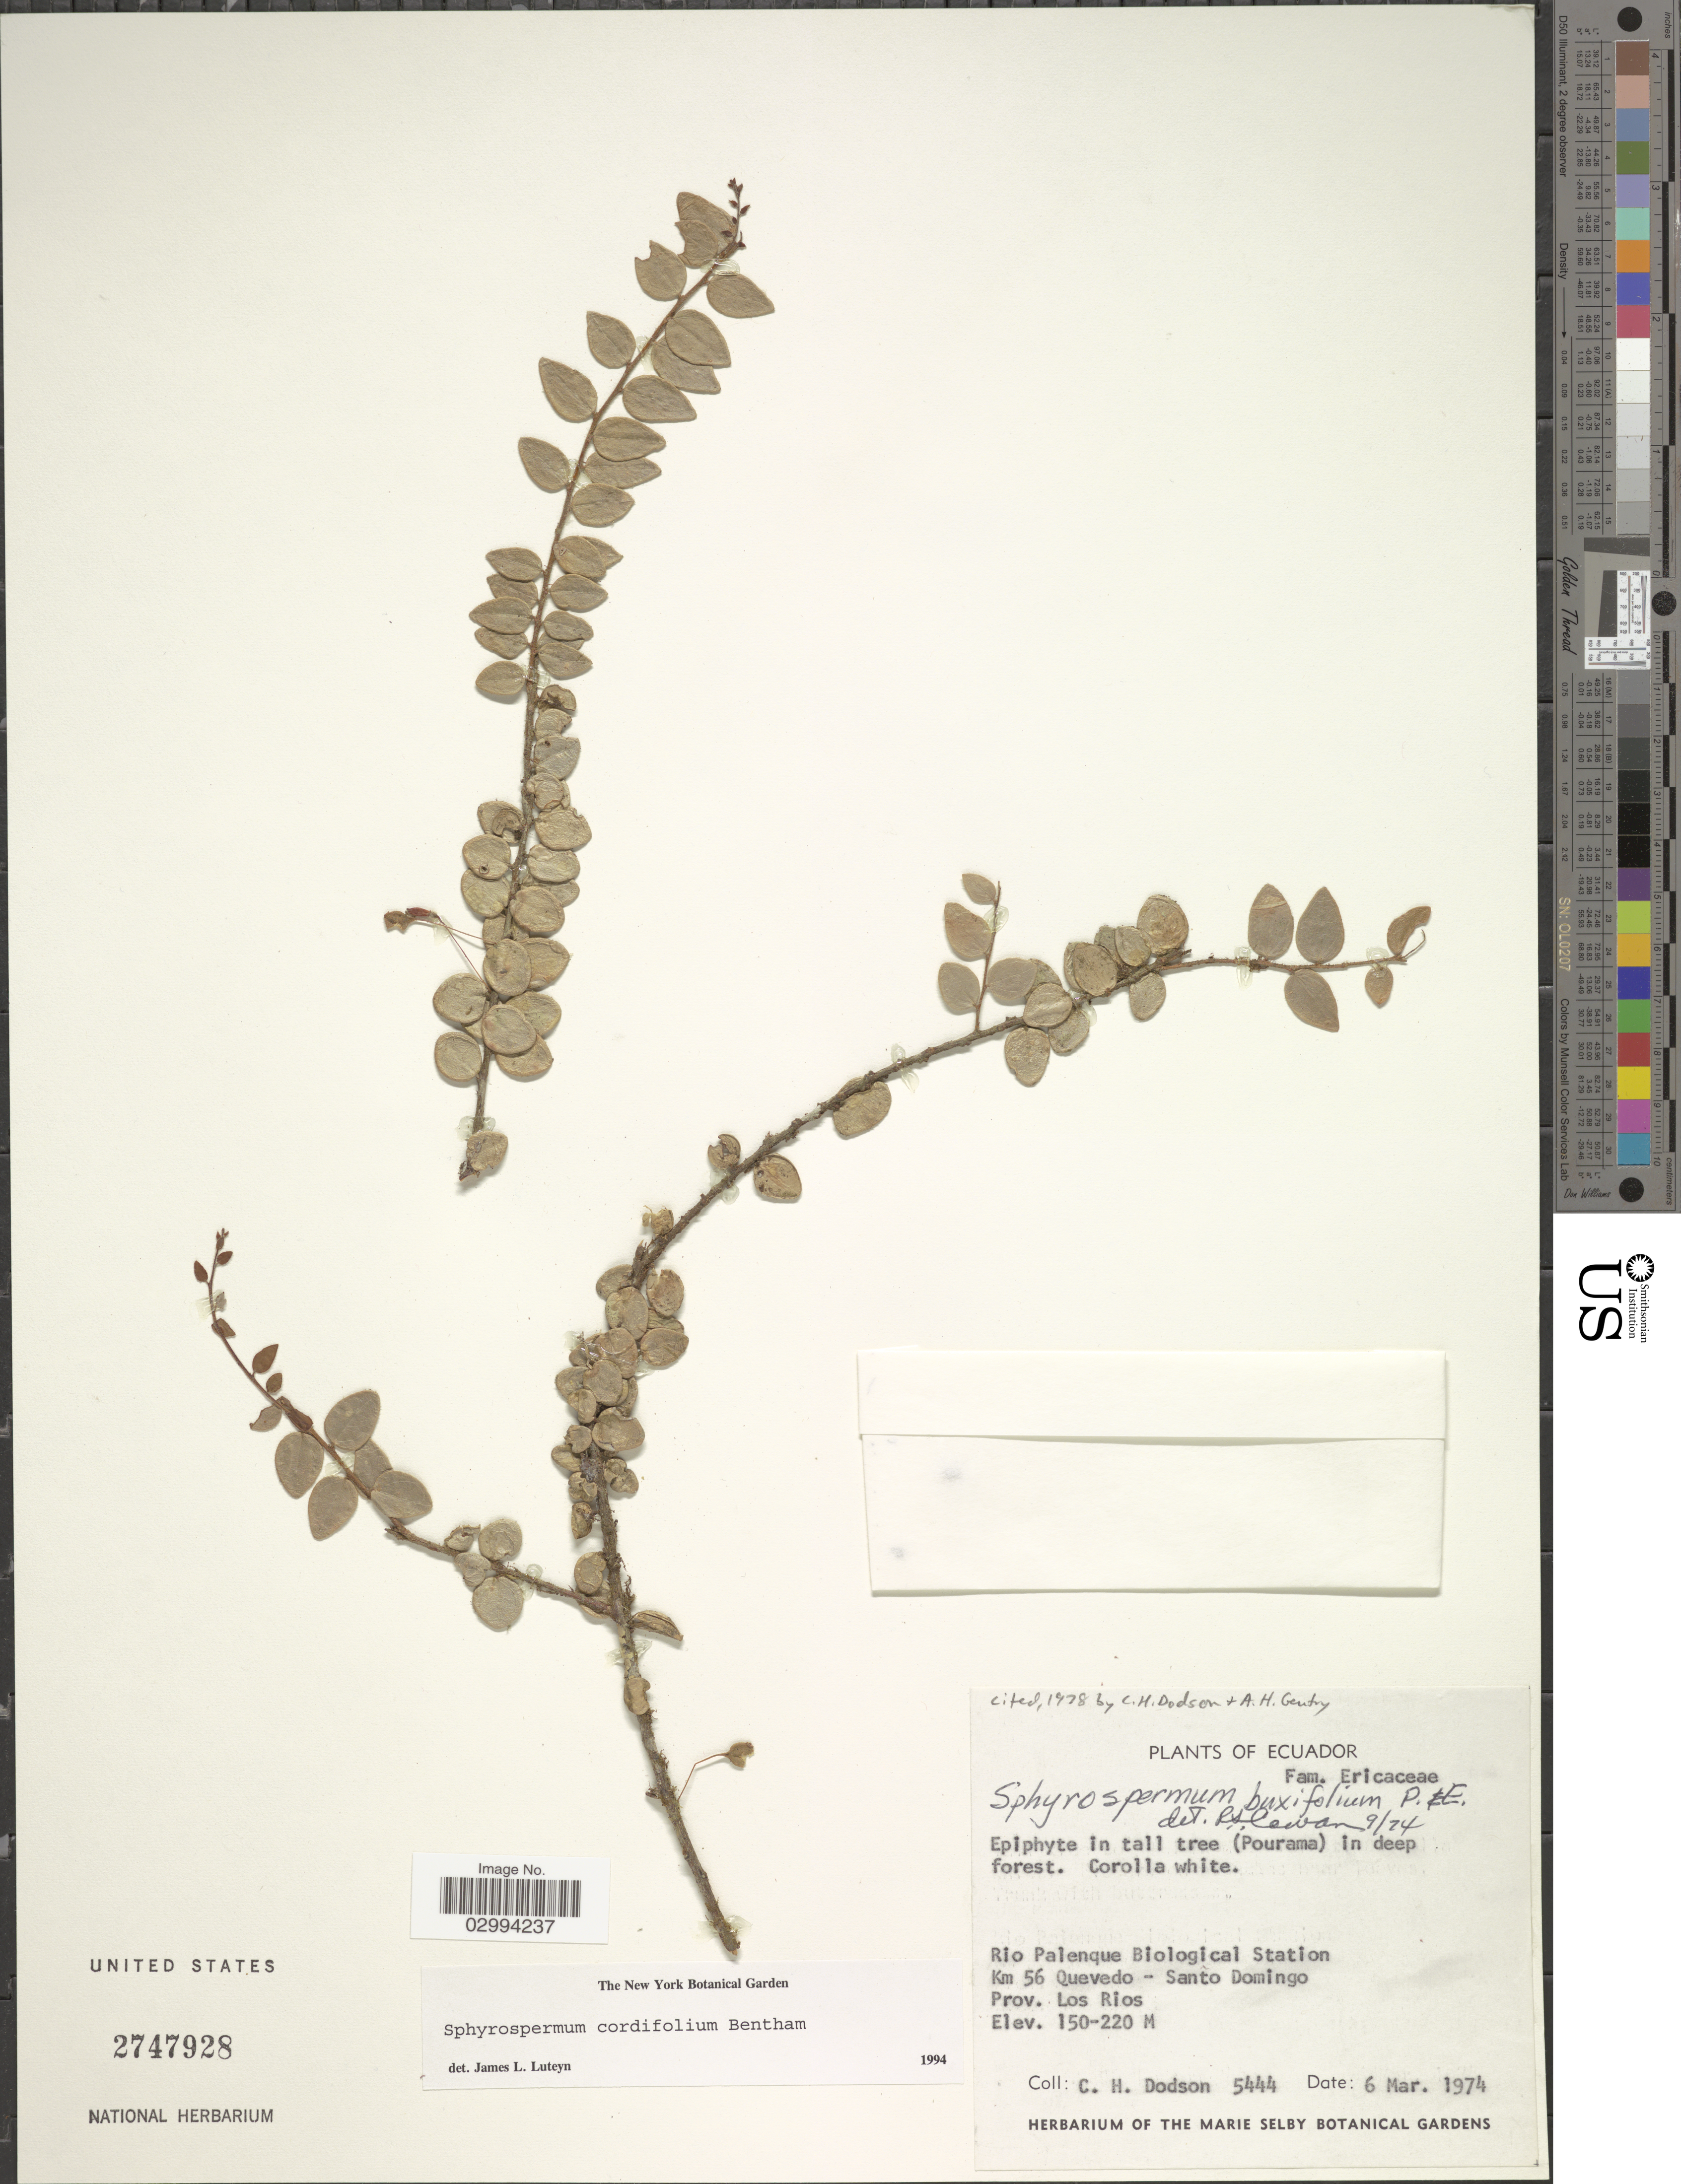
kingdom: Plantae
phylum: Tracheophyta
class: Magnoliopsida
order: Ericales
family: Ericaceae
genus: Sphyrospermum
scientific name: Sphyrospermum cordifolium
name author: Benth.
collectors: C. H. Dodson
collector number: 5444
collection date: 1974-03-06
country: Ecuador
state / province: Los Ríos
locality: Rio Palenque Biological Station, Km 56 Quevedo - Santo Domingo.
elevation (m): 150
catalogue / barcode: US 2747928